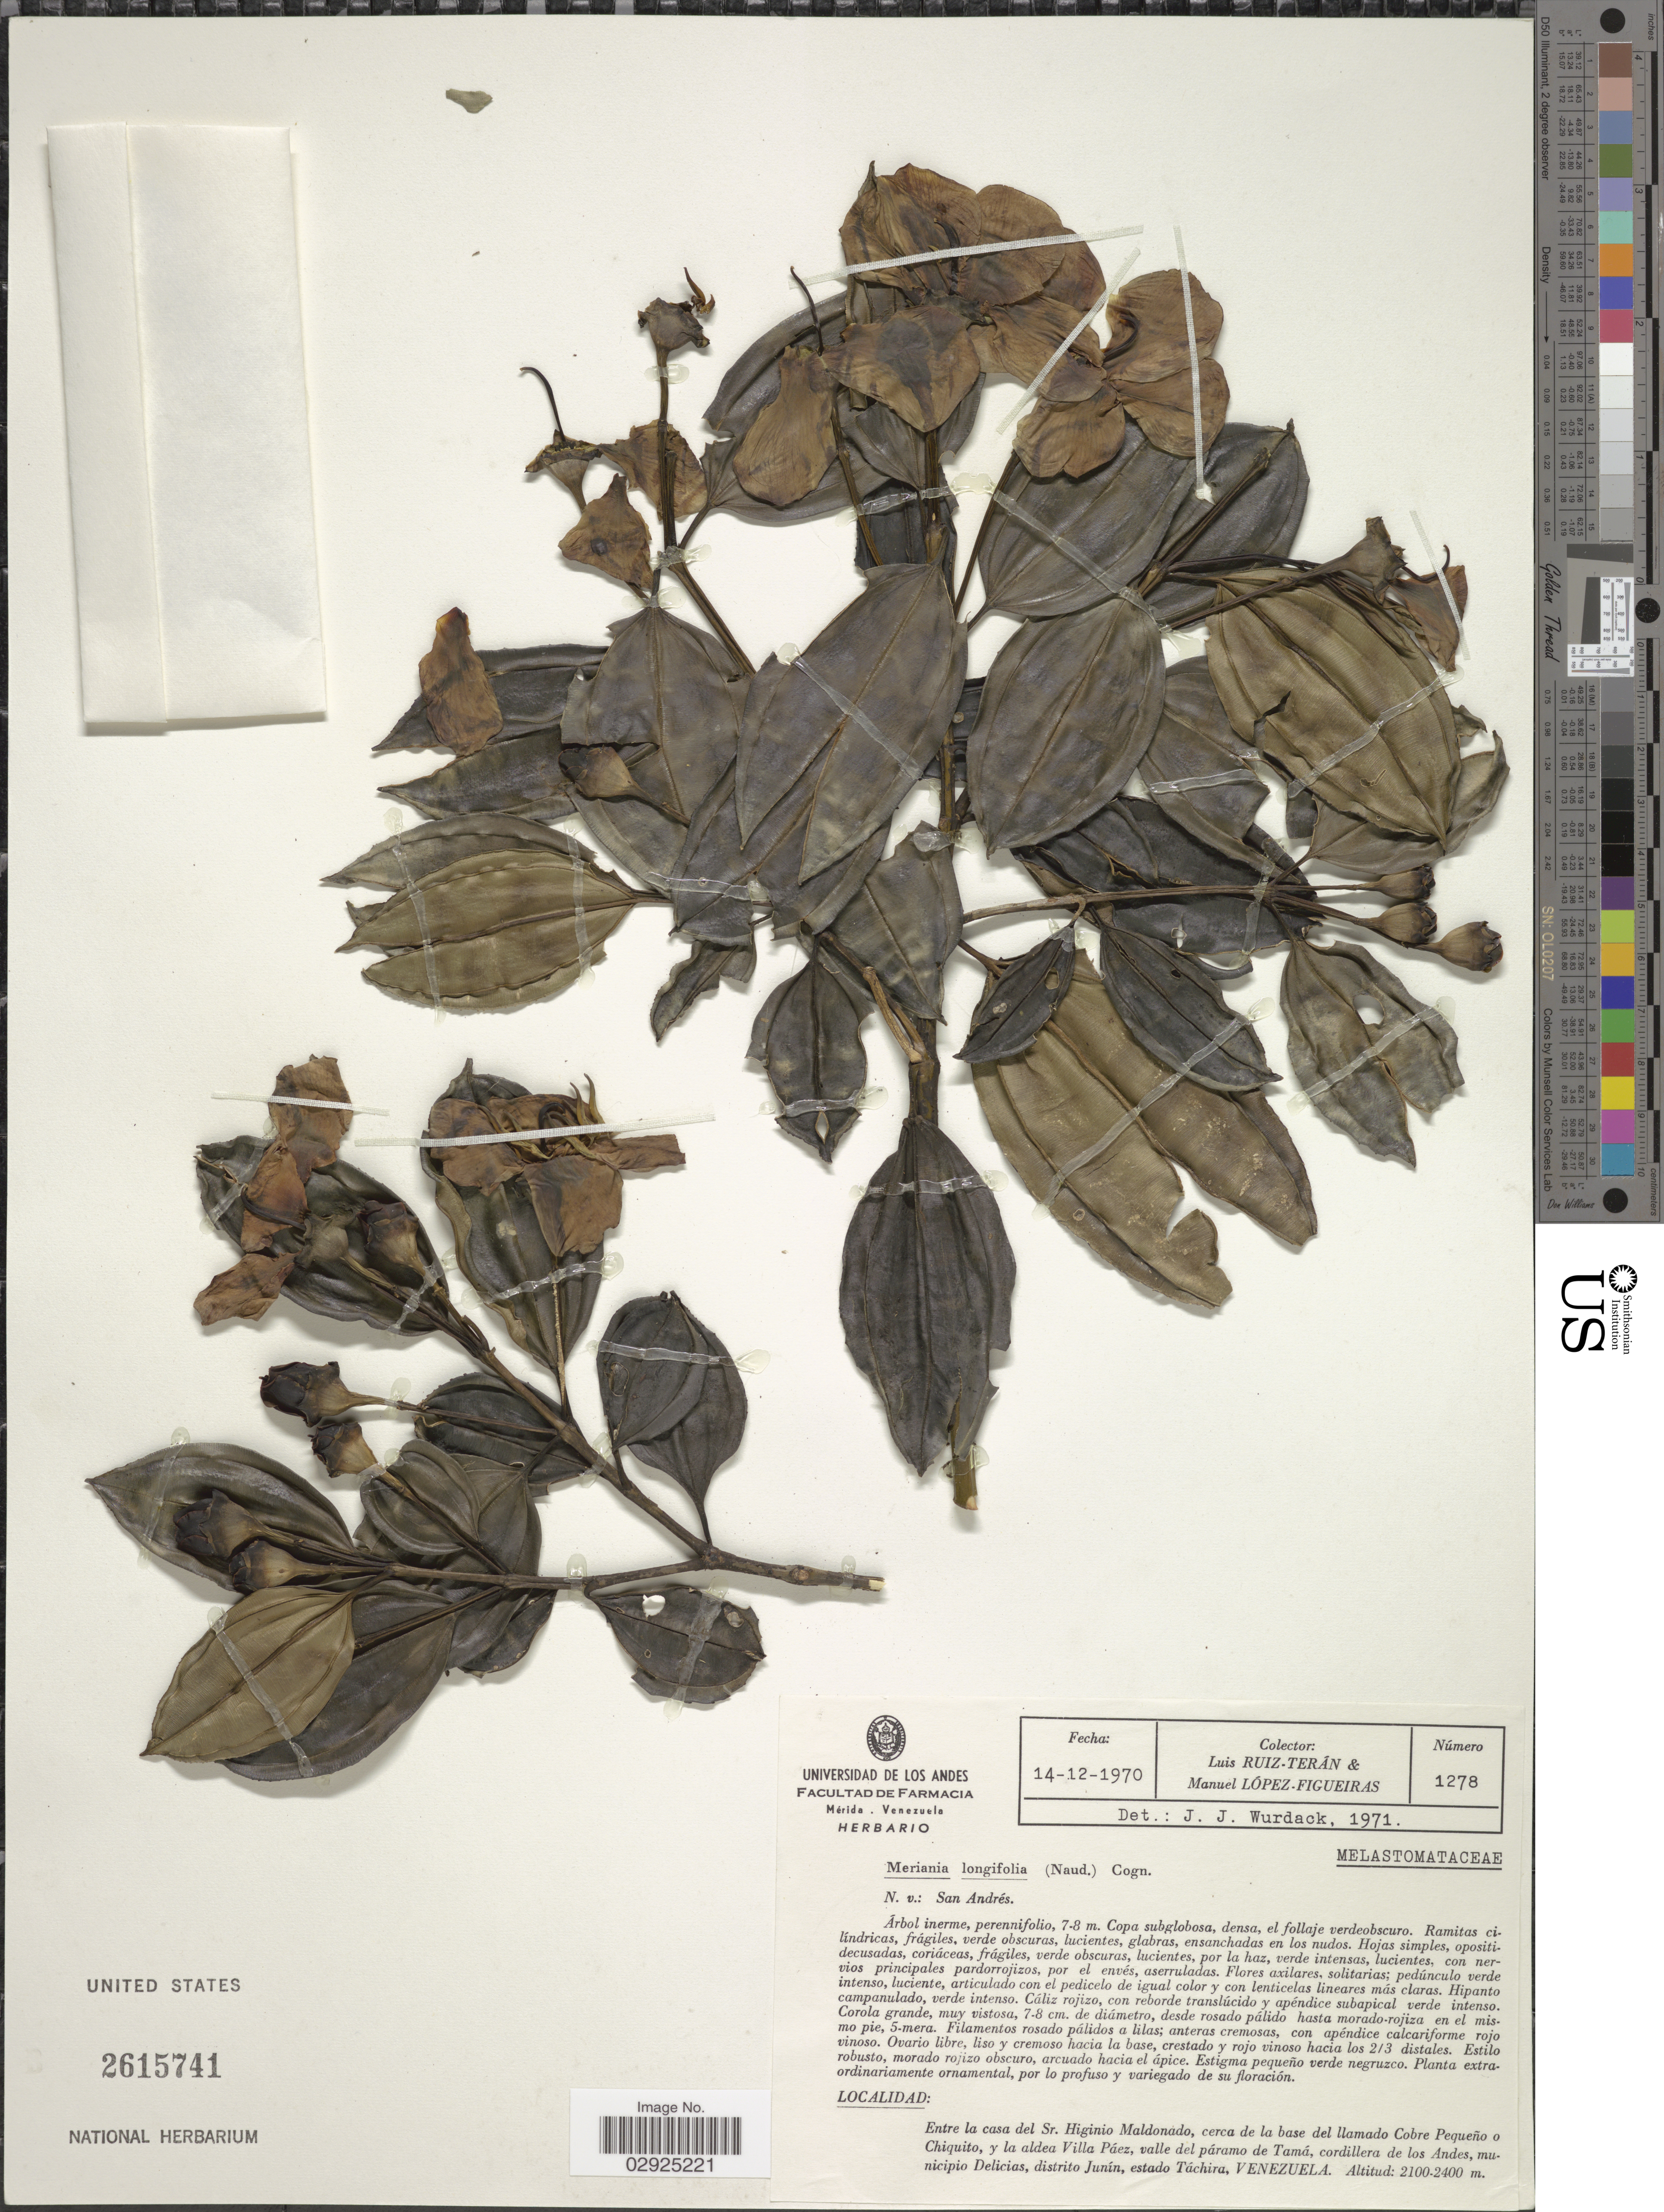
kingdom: Plantae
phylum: Tracheophyta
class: Magnoliopsida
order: Myrtales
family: Melastomataceae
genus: Meriania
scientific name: Meriania longifolia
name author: (Naudin) Cogn.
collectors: L. Teran & M. López Figueiras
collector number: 1278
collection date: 1970-12-14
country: Venezuela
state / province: Tachira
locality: Entre la casa del Sr. Higinio Maldonado, cerca de la base del llamado Cobre Pequeño o Chiquito, y la aldea Villa Páez, valle del páramo de Tamá, cordillera de los Andes, municipio Delicias, distrito Junín.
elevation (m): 2100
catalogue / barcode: US 2615741